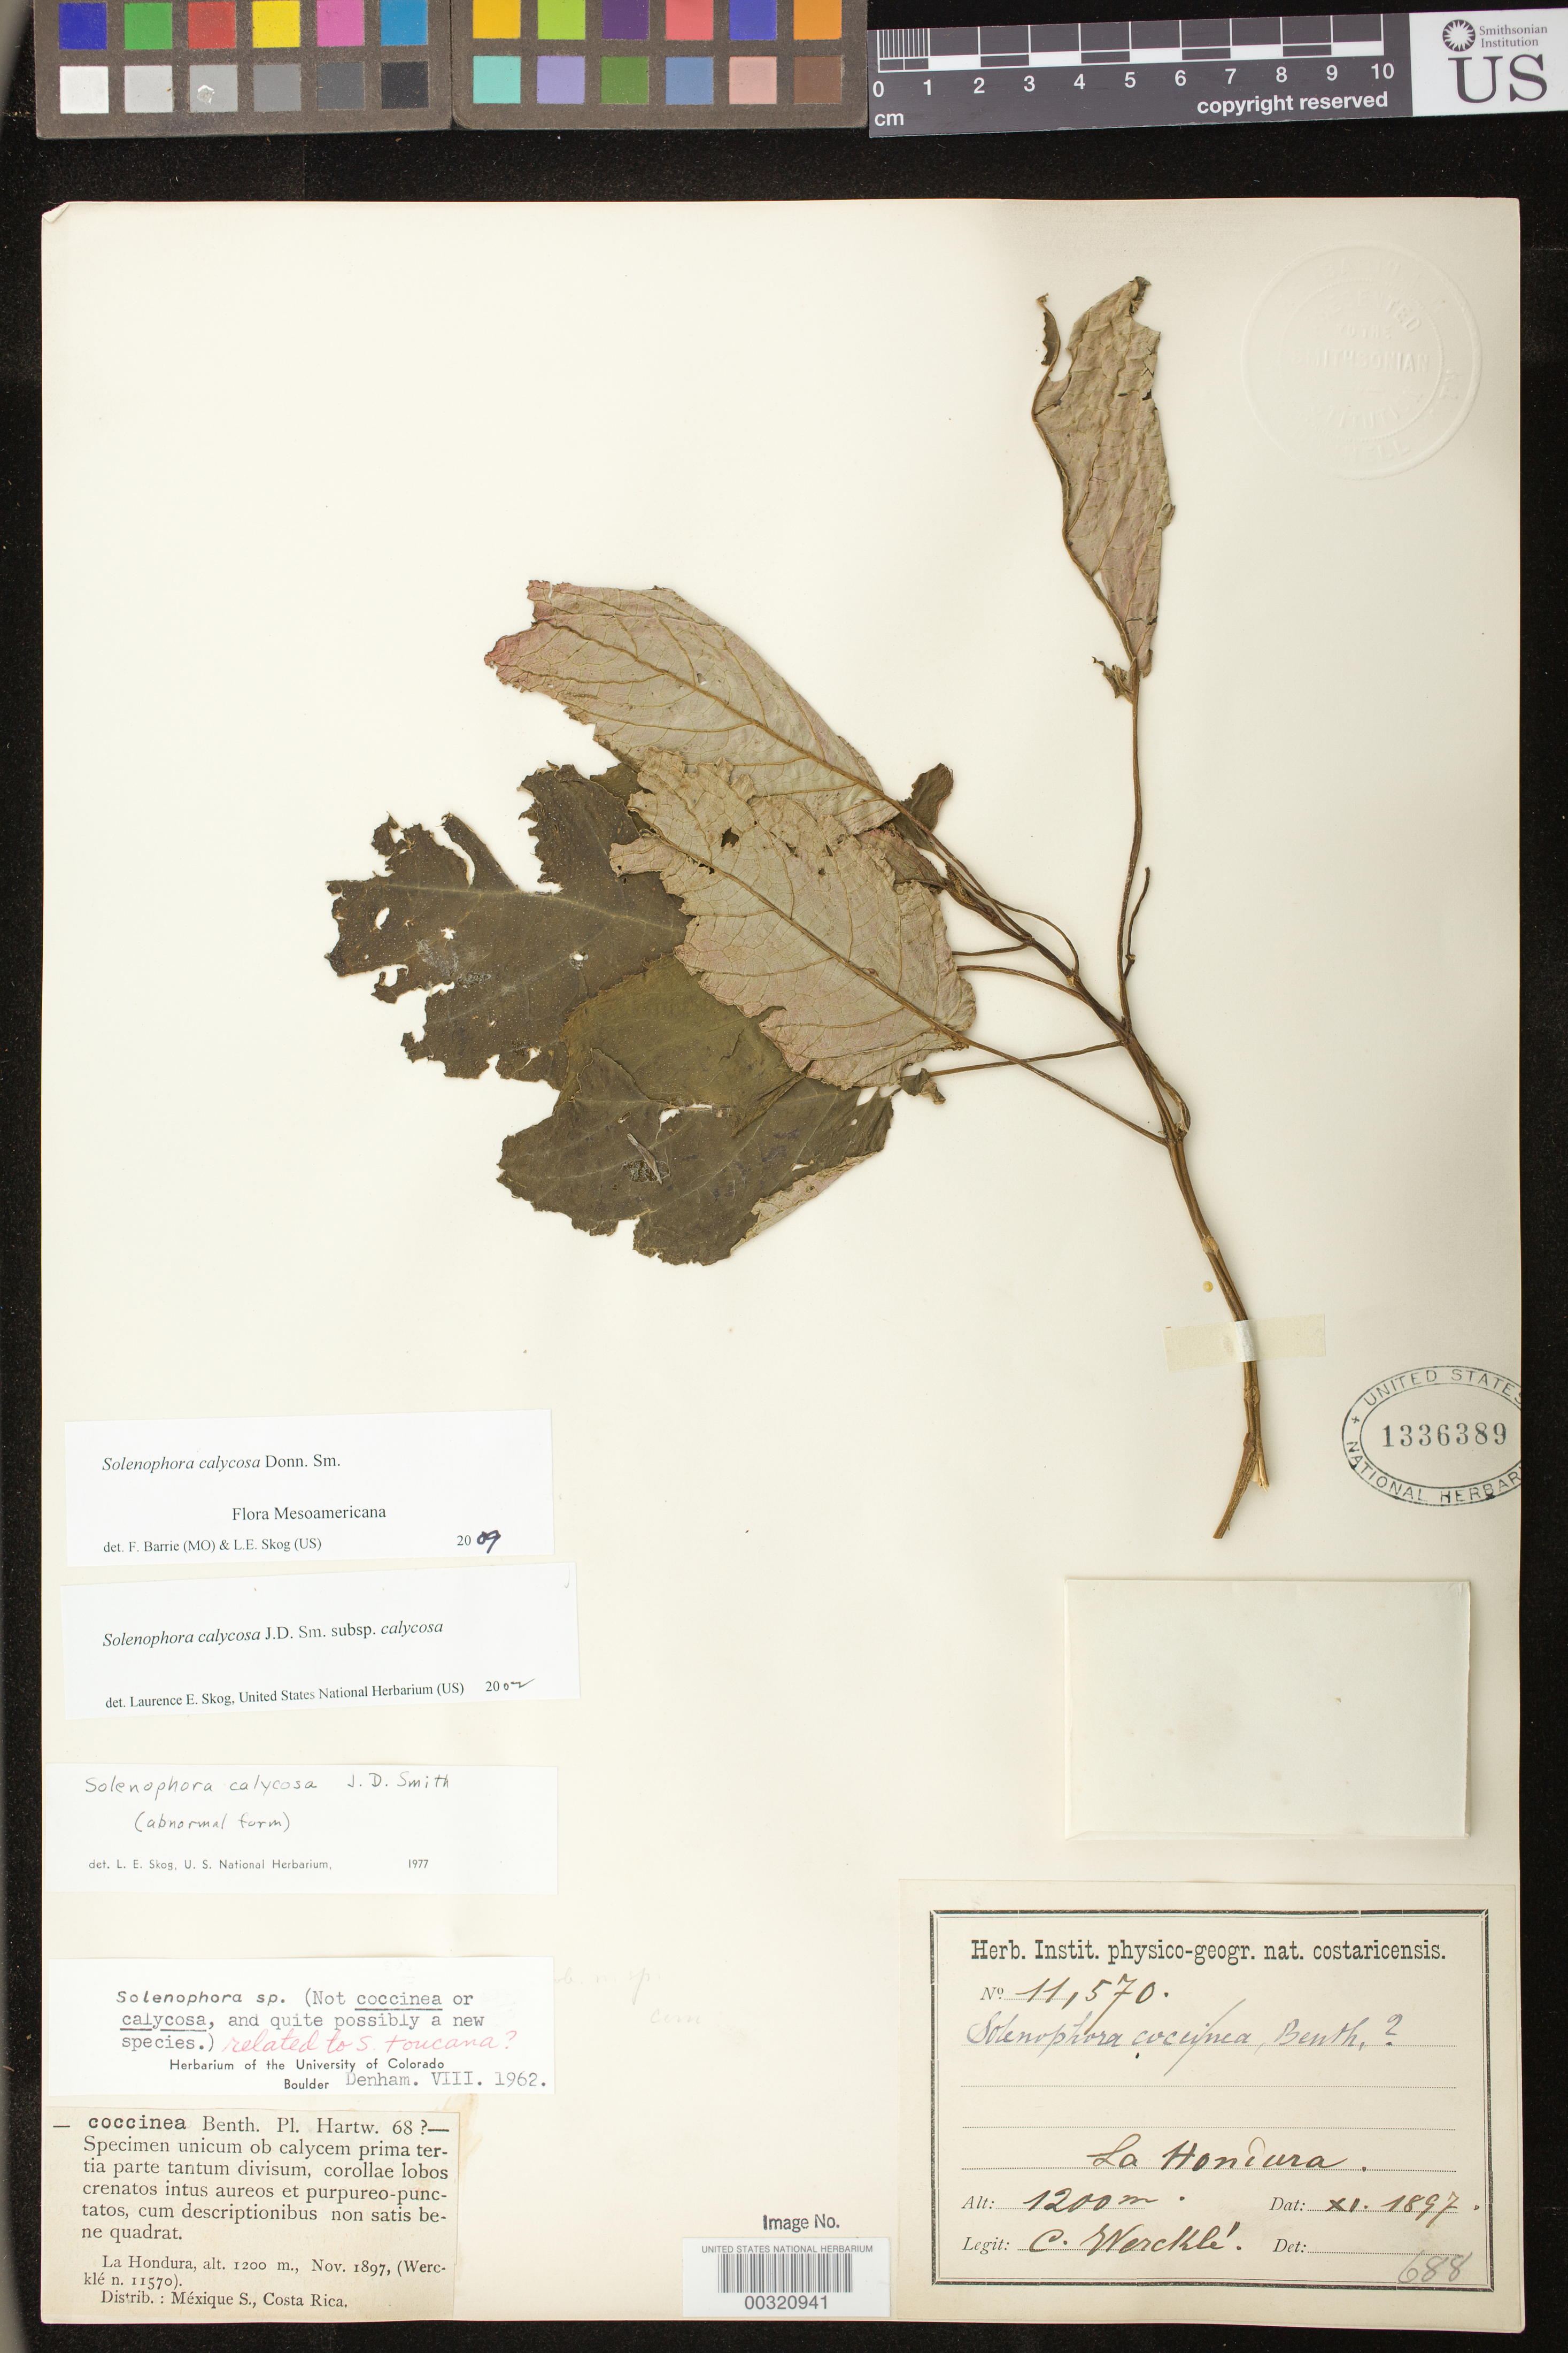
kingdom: Plantae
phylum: Tracheophyta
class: Magnoliopsida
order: Lamiales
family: Gesneriaceae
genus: Solenophora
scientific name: Solenophora calycosa Donn. Sm. subsp. calycosa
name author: (Donn. Sm.) Donn. Sm.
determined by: Skog, Laurence E.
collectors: C. Wercklé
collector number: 11570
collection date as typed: Nov 1897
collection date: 1897-11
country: Costa Rica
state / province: San José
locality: La Hondura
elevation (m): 1200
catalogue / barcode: US 1336389